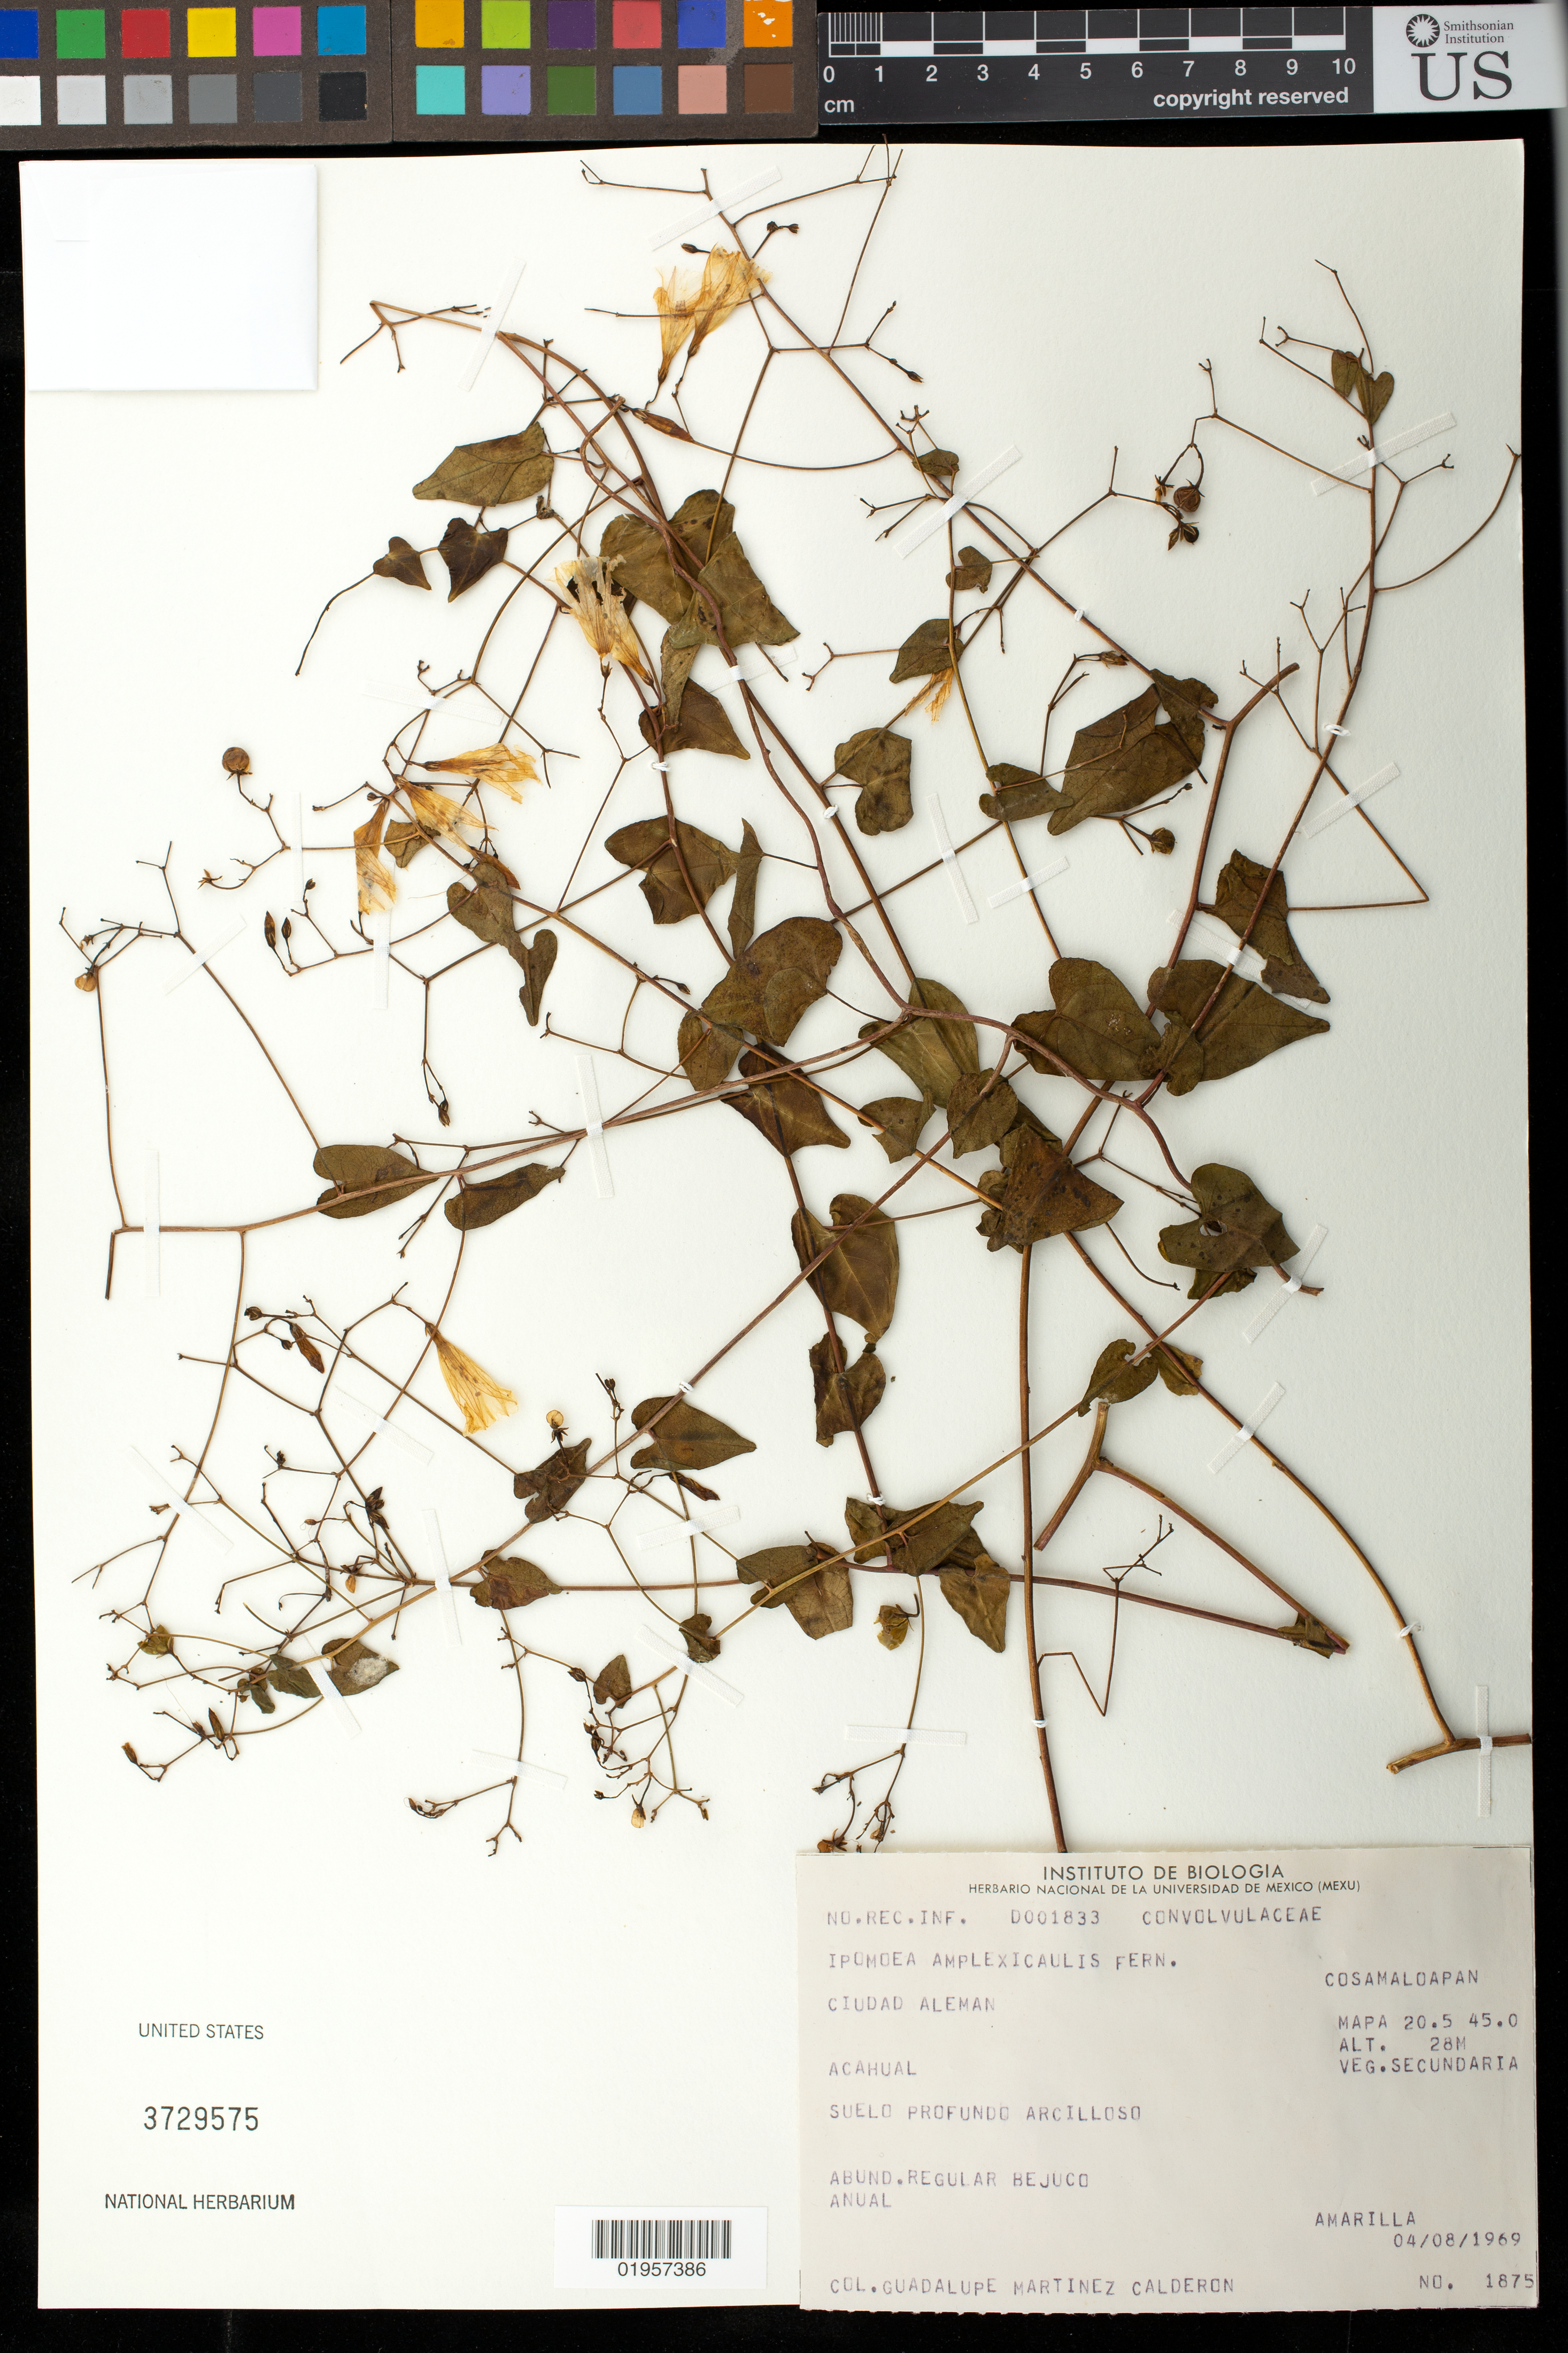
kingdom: Plantae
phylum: Tracheophyta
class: Magnoliopsida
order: Solanales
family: Convolvulaceae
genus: Ipomoea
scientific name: Ipomoea microsepala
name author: Benth.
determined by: Strong, Mark T., (BOT), Smithsonian Institution - National Museum of Natural History (UNITED STATES)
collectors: G. Martínez Calderón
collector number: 1875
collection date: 1969-08-04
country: Mexico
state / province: Veracruz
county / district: Cosamaloapan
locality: Ciudad Aleman, Acahual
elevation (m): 28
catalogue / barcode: US 3729575